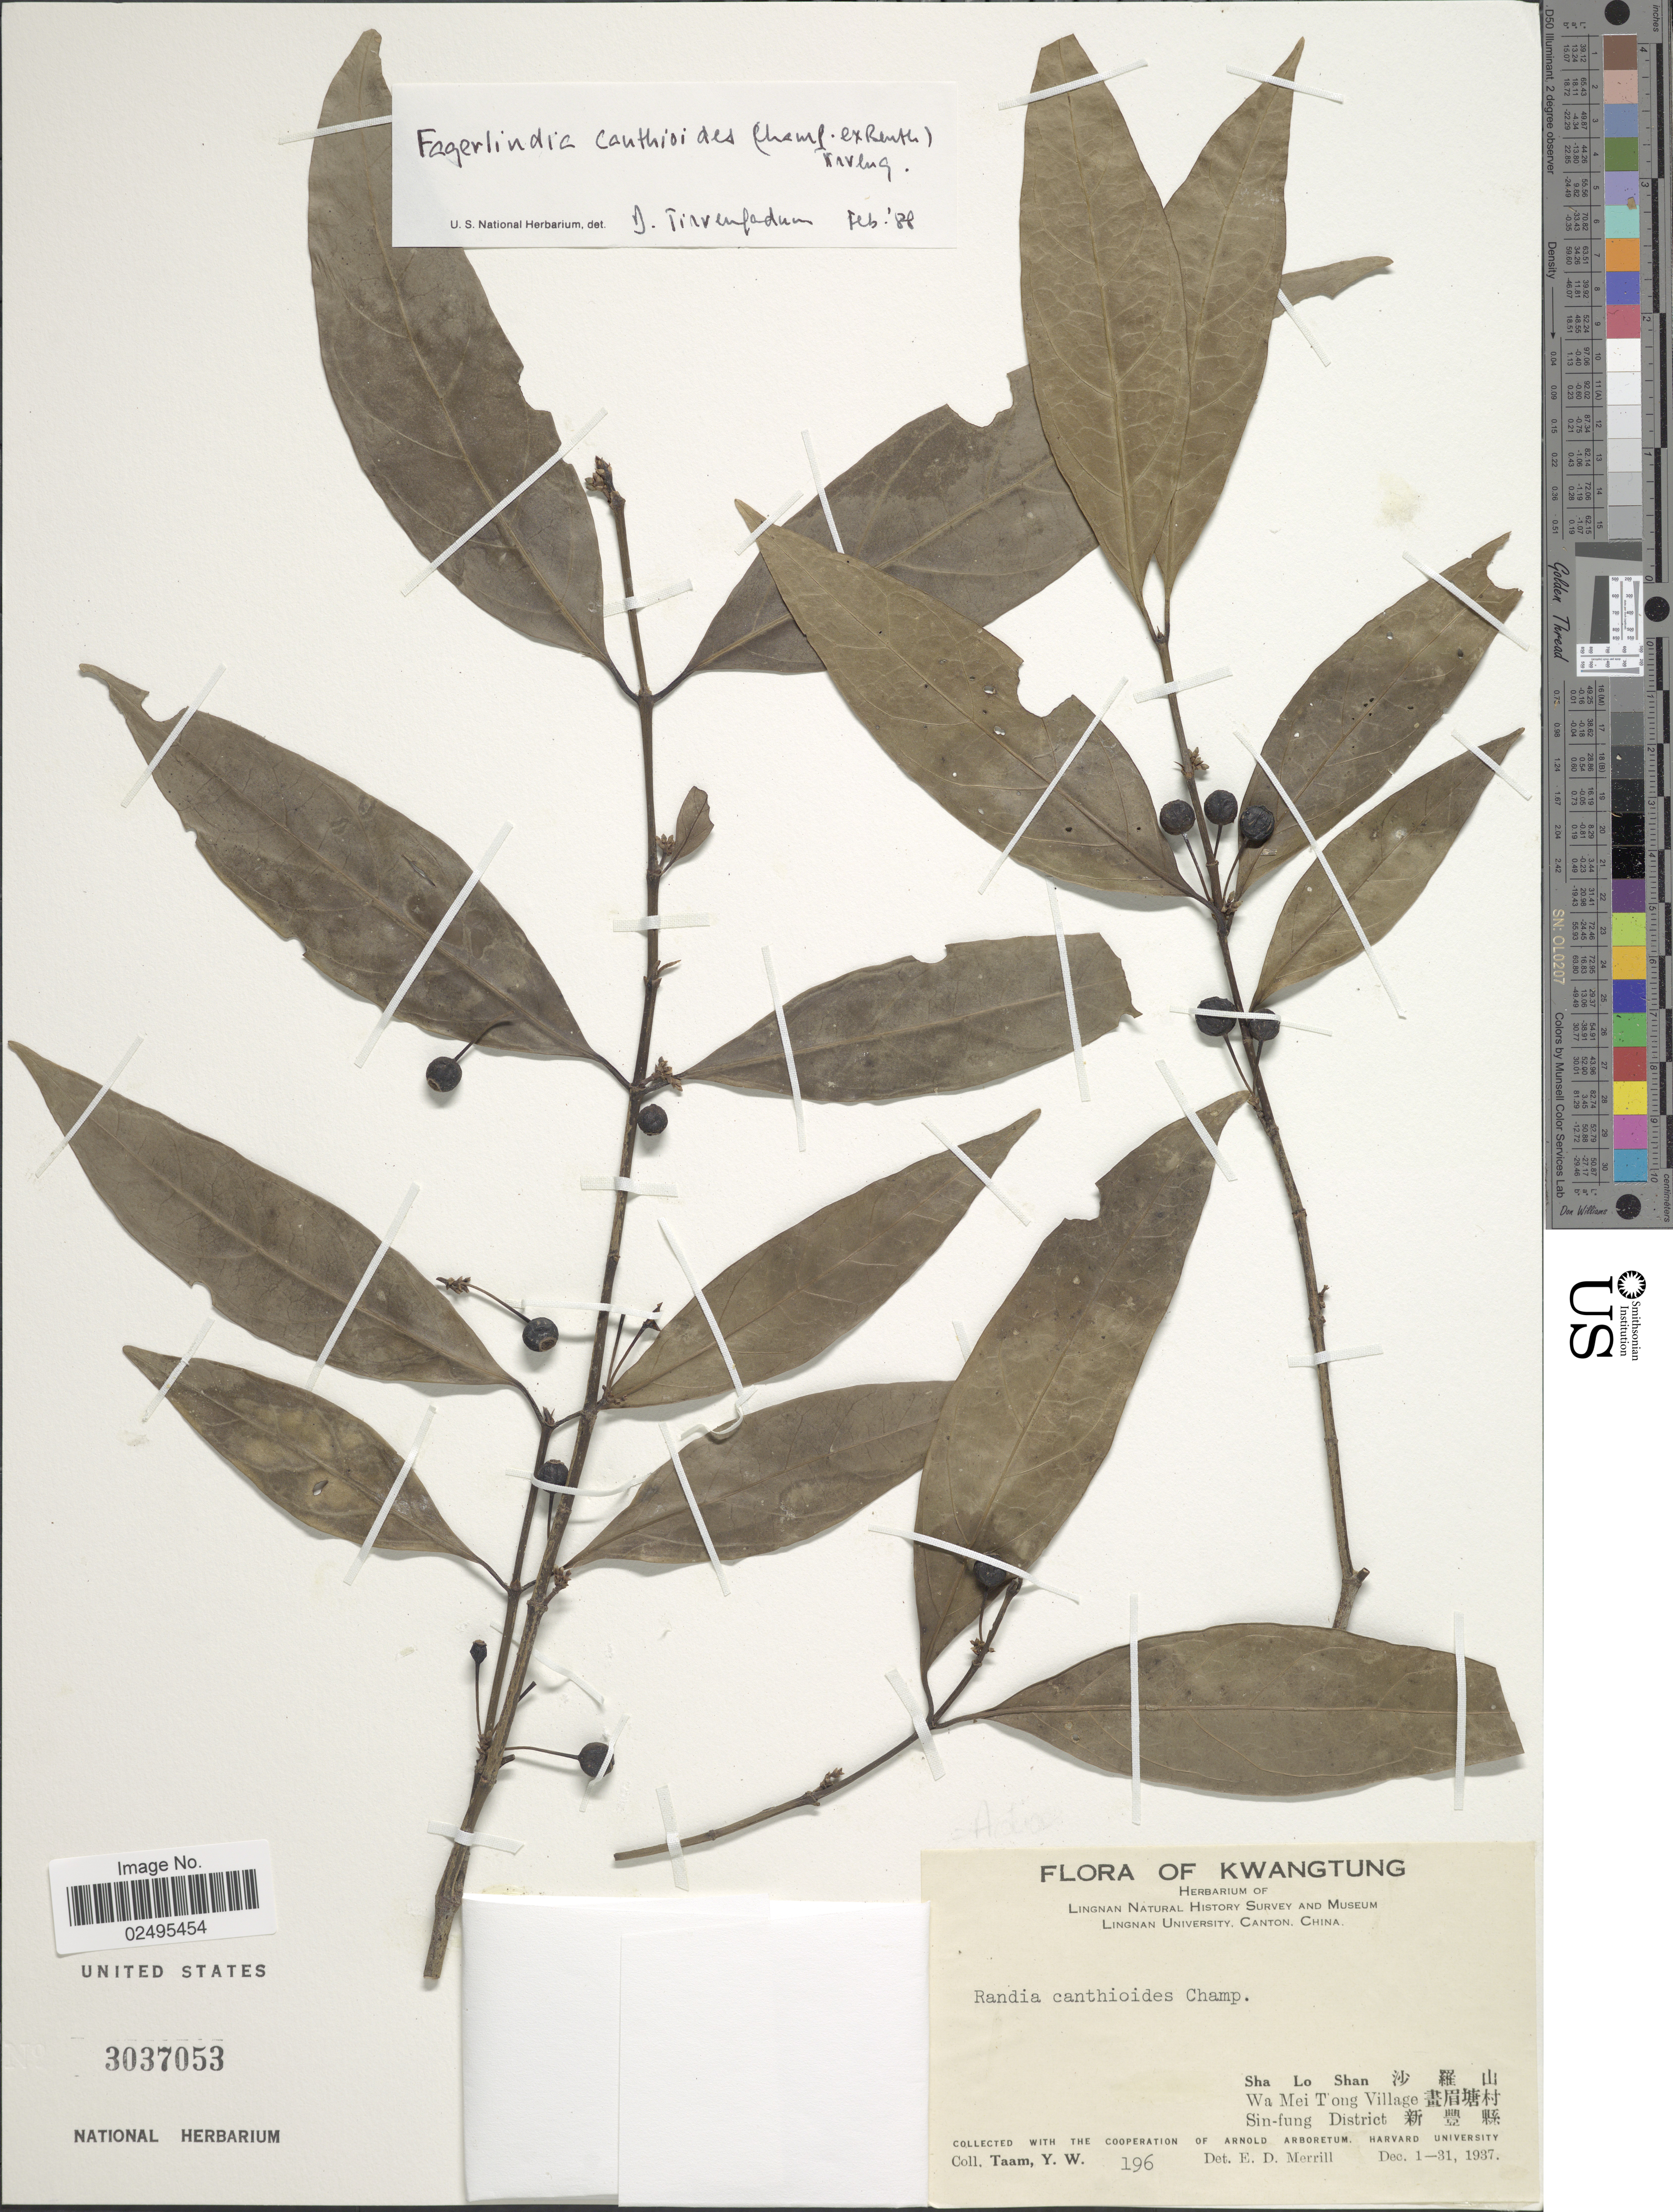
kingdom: Plantae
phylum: Tracheophyta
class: Magnoliopsida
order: Gentianales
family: Rubiaceae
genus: Aidia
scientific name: Aidia canthioides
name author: (Champ. ex Benth.) Masam.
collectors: Y. W. Taam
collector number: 196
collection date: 1937-12-01/1937-12-31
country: China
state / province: Guangdong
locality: Kwangtung, Sha Lo Shan, Wa Mei Tong Village, Sin-fung District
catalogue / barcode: US 3037053